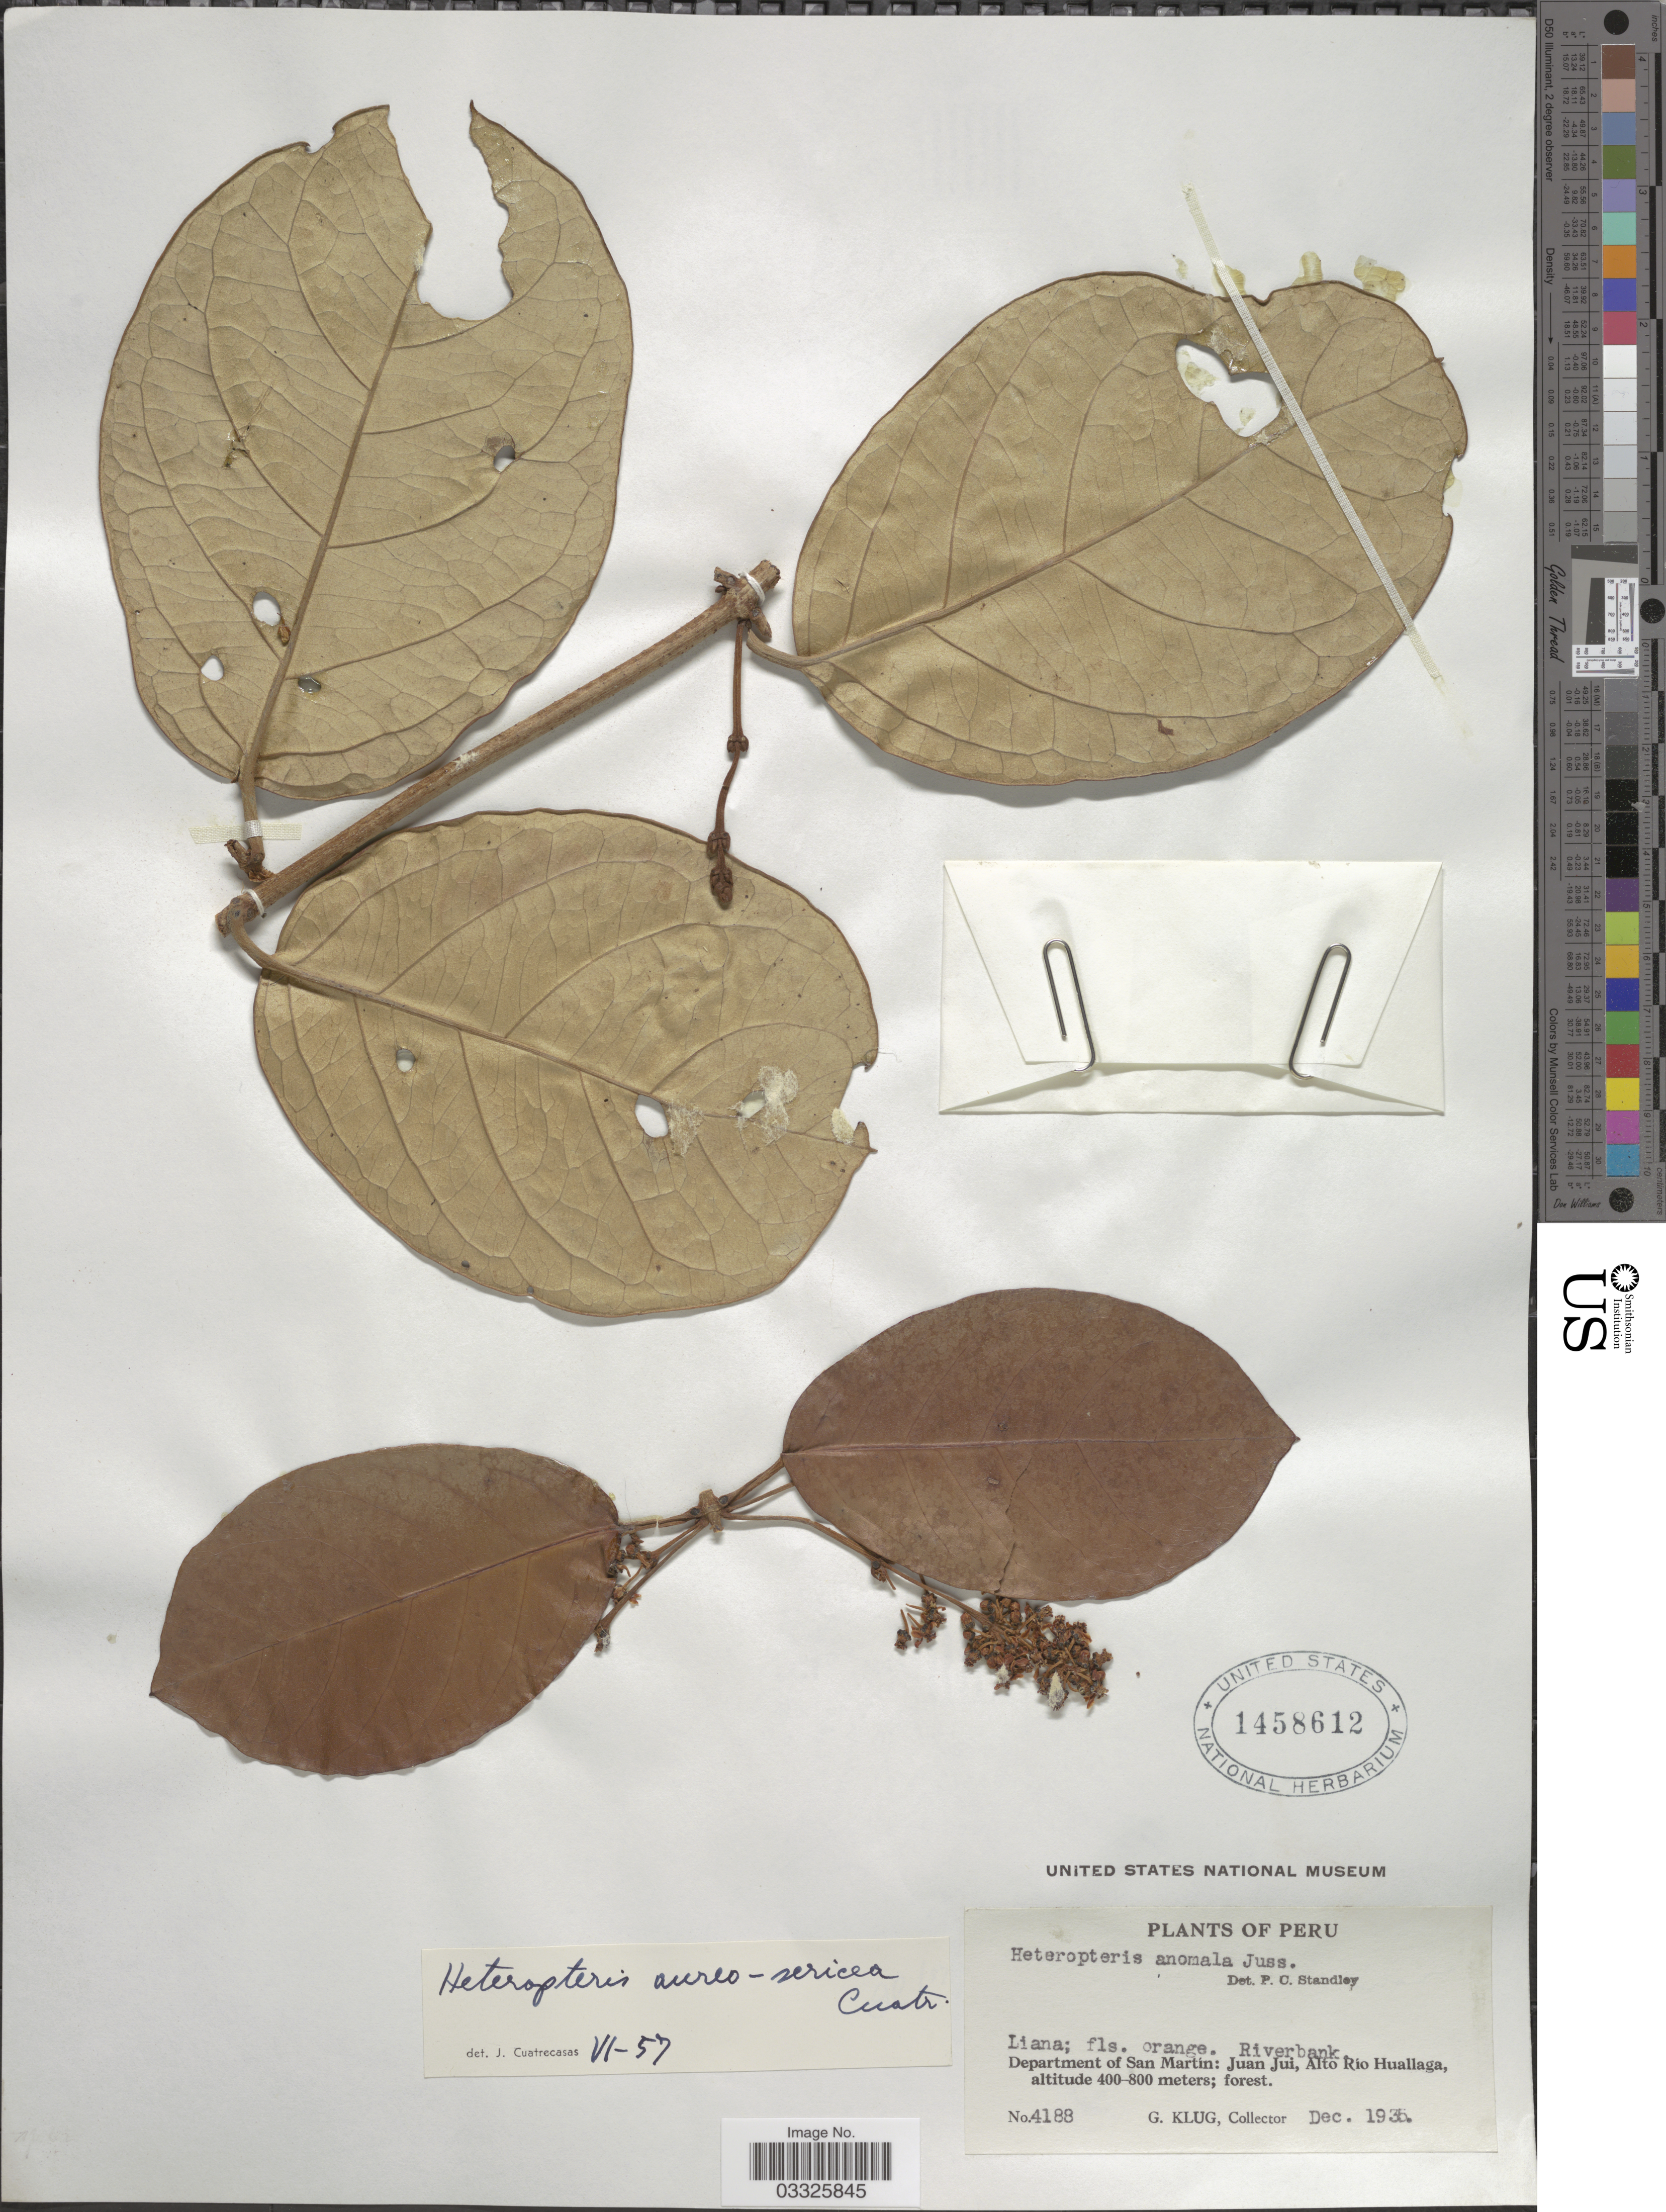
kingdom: Plantae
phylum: Tracheophyta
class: Magnoliopsida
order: Malpighiales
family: Malpighiaceae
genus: Heteropterys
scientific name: Heteropterys aureo-sericea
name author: Cuatrec.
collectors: G. Klug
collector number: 4188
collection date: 1935-12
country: Peru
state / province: San Martín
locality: Department of San Martín: Juan Jui, Alto Río Huallaga.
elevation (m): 400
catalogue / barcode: US 1458612